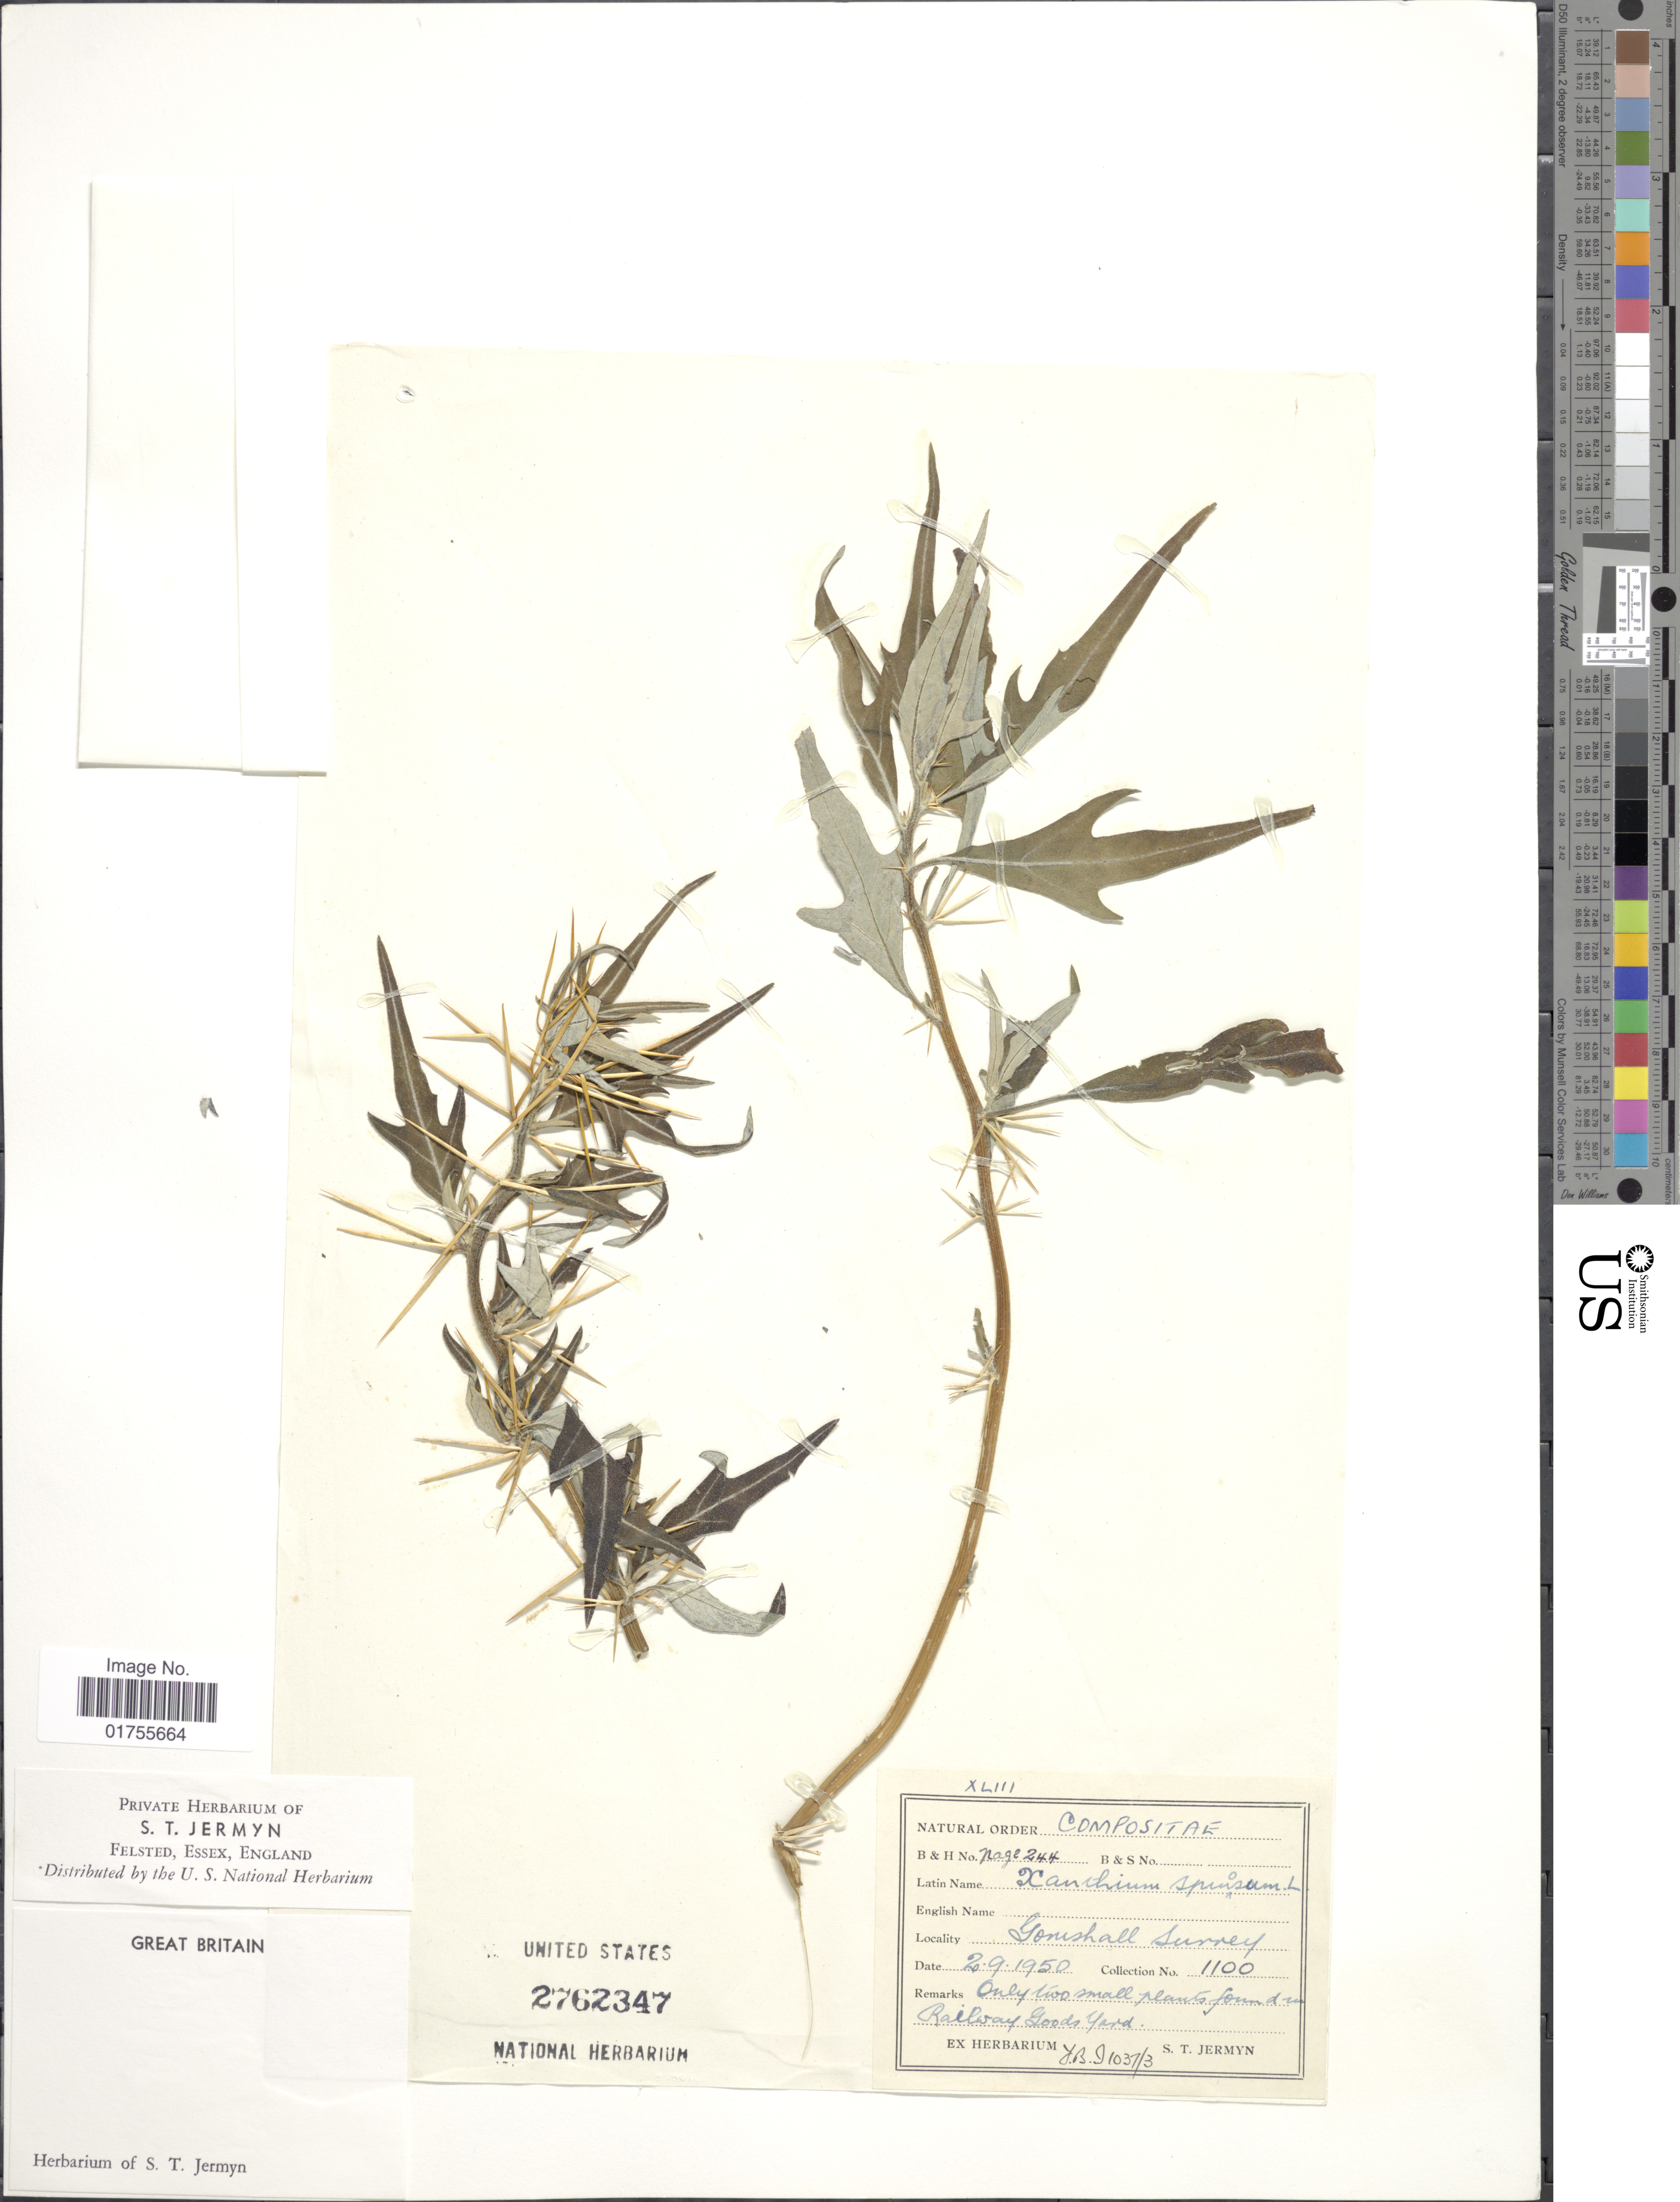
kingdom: Plantae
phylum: Tracheophyta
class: Magnoliopsida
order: Asterales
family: Asteraceae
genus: Xanthium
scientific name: Xanthium spinosum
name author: L.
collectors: ex herb. S. T. Jermyn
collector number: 1100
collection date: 1950-09-02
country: United Kingdom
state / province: England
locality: Great Britain, Gonshall survey, Railway Goods Yard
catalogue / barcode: US 2762347